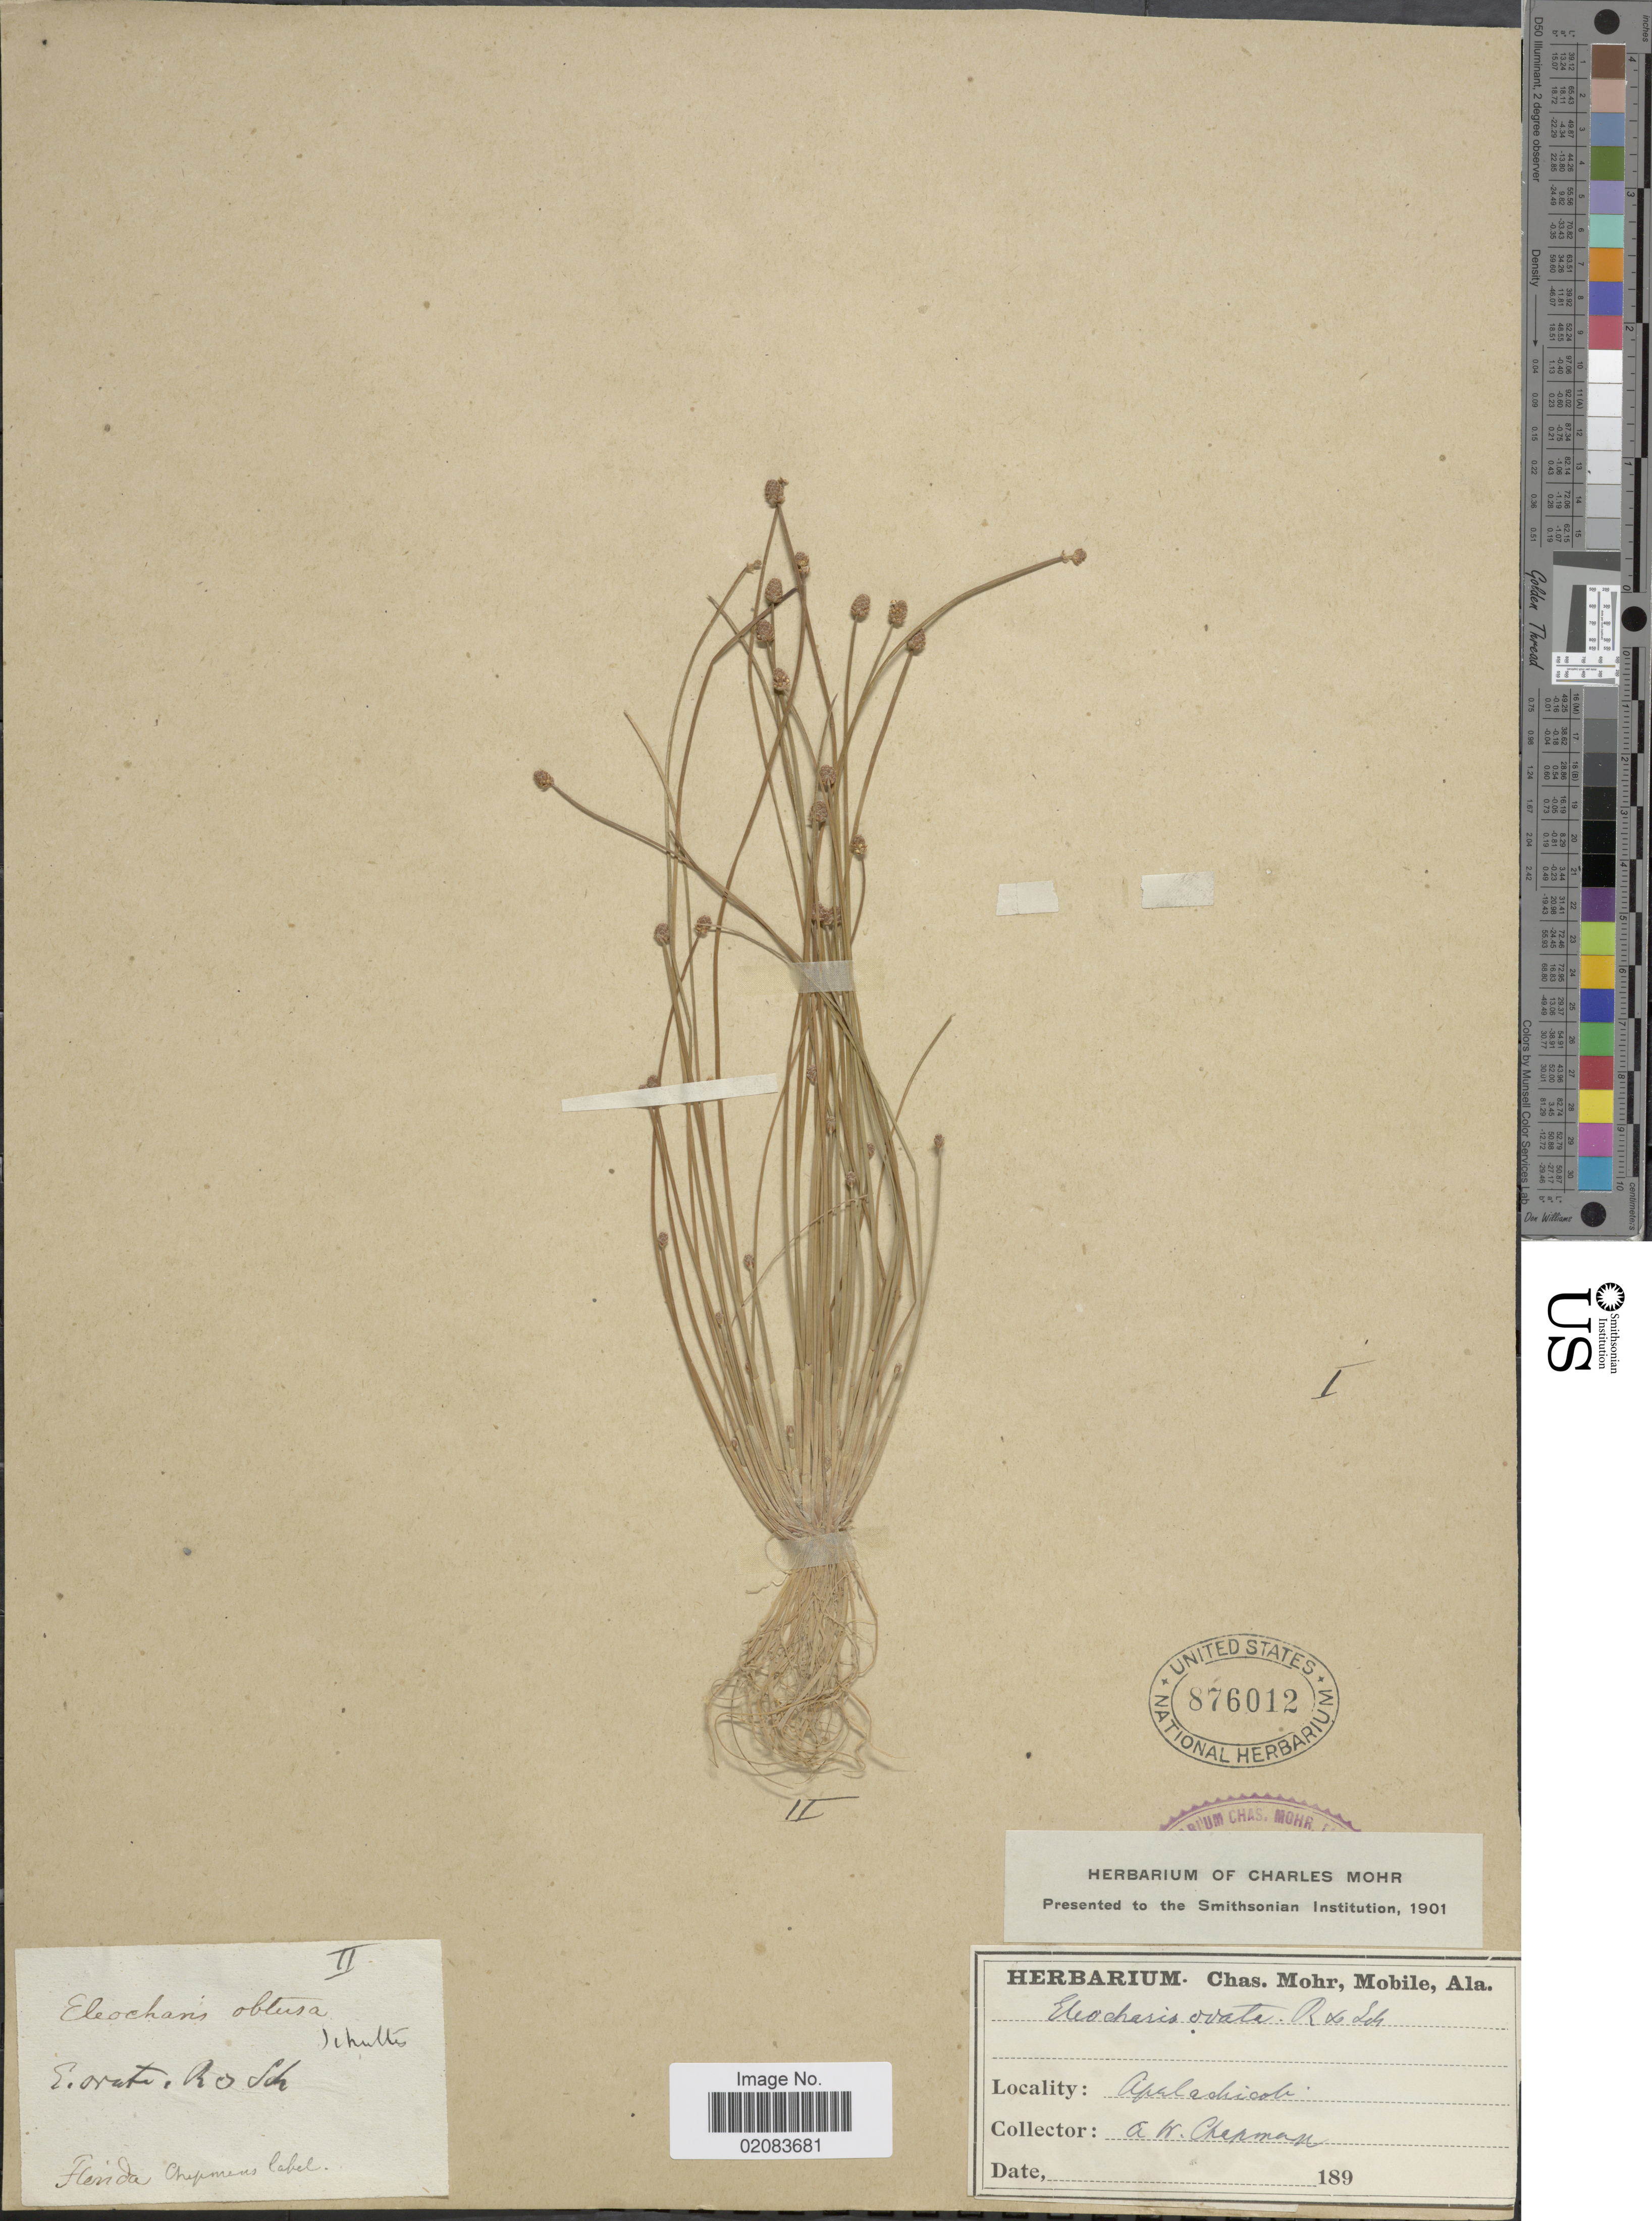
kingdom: Plantae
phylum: Tracheophyta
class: Liliopsida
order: Poales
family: Cyperaceae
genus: Eleocharis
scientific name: Eleocharis obtusa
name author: (Willd.) Schult.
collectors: A. W. Chapman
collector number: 2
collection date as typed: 189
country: United States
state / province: Florida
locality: Apalachicola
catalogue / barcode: US 876012